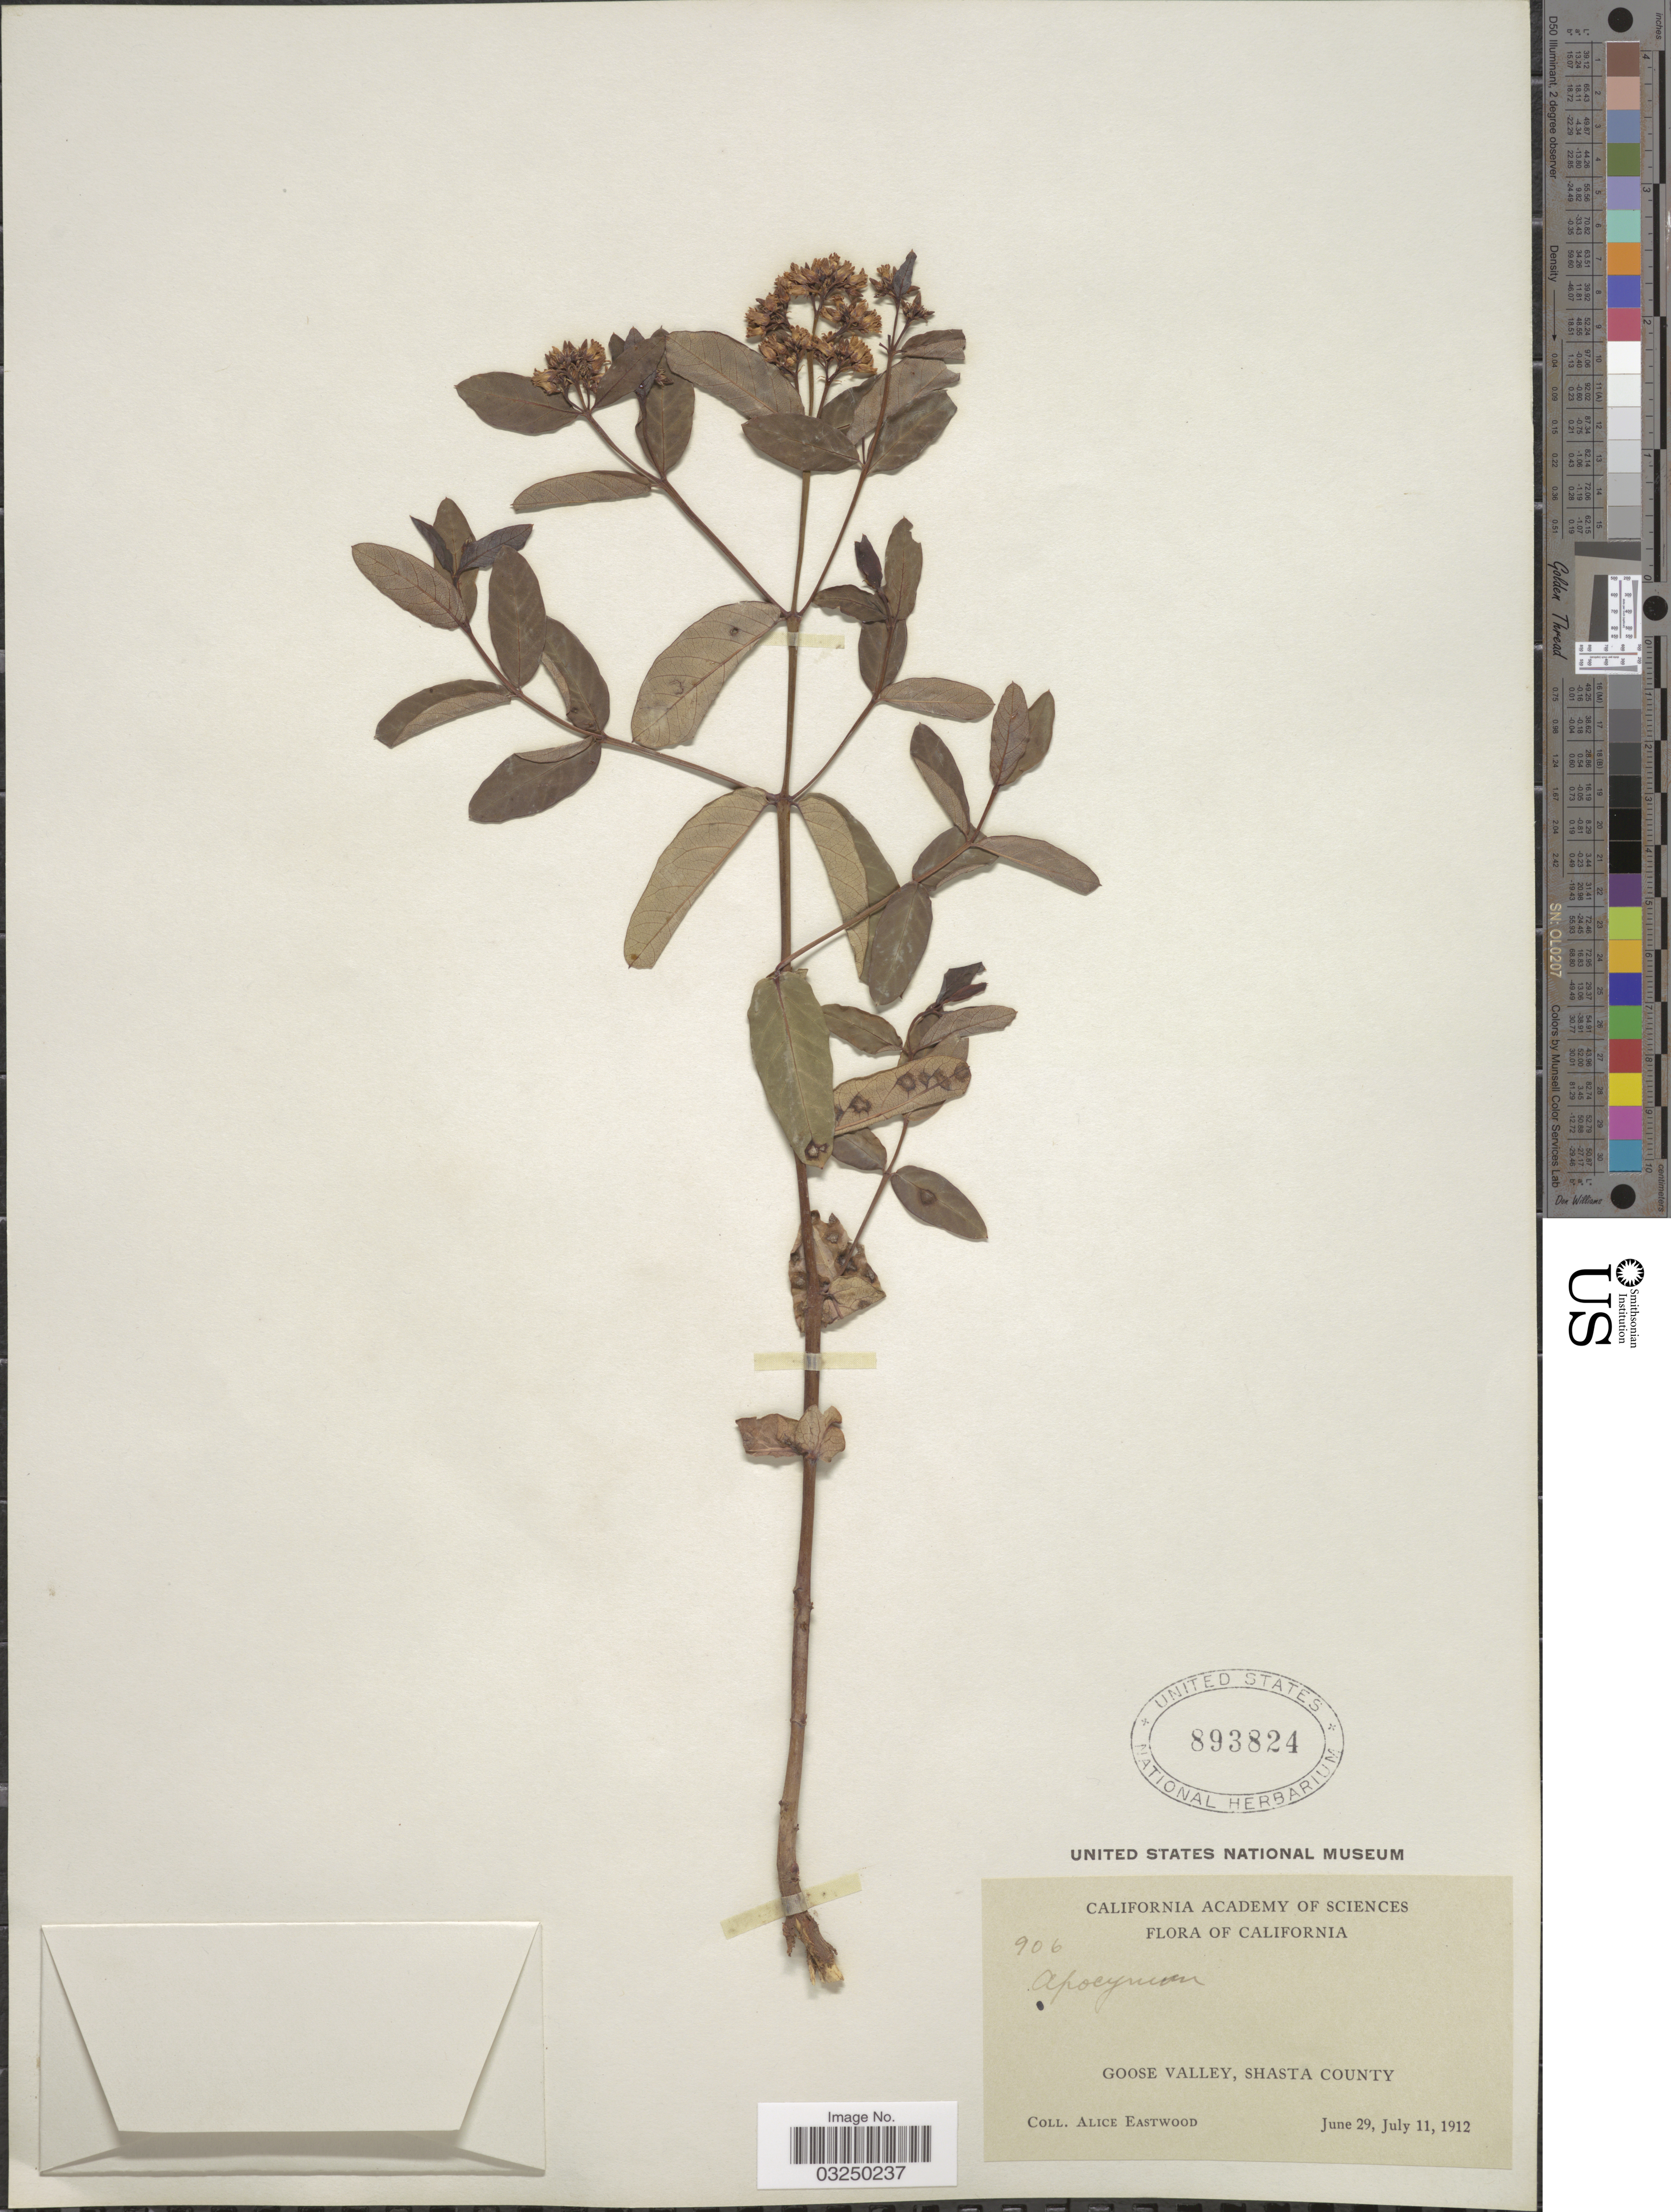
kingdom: Plantae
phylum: Tracheophyta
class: Magnoliopsida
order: Gentianales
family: Apocynaceae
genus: Apocynum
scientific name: Apocynum sp.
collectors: A. Eastwood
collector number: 906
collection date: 1912-06-29/1912-07-11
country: United States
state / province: California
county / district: Shasta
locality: Goose Valley, Shasta County.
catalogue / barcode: US 893824